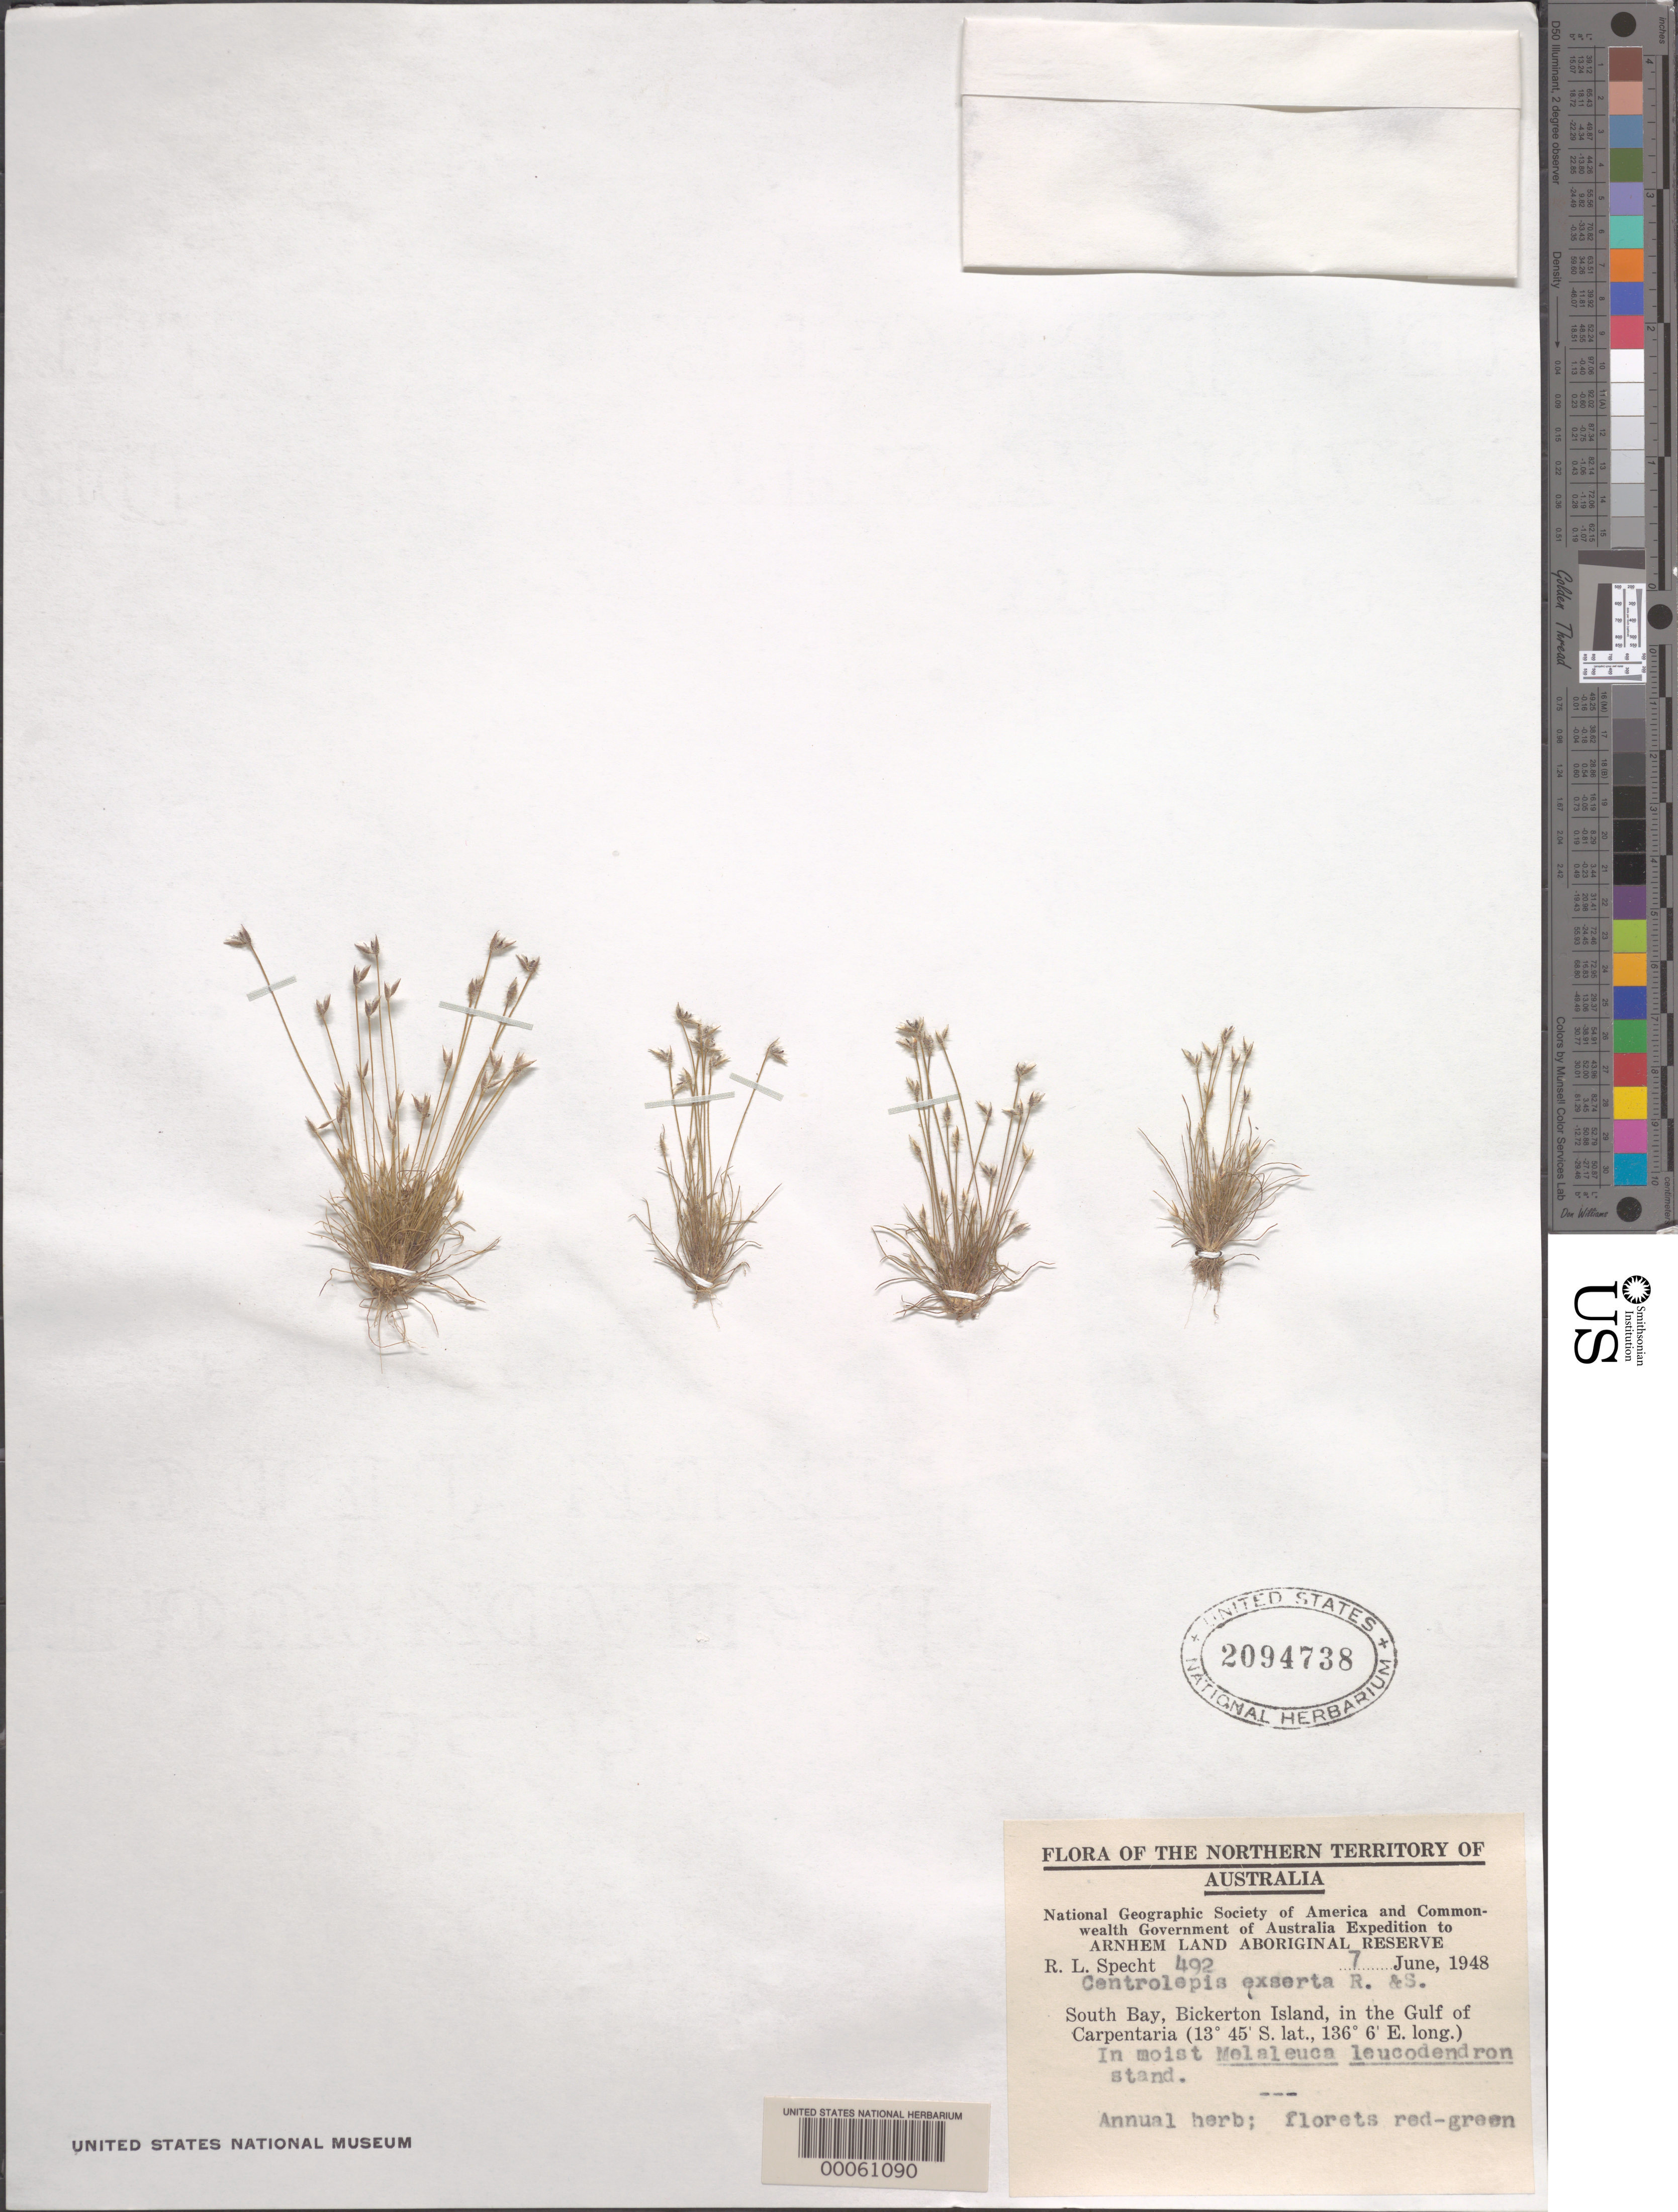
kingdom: Plantae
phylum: Tracheophyta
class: Liliopsida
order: Poales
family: Restionaceae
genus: Centrolepis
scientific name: Centrolepis exserta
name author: (R. Br.) Roem. & Schult.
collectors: R. L. Specht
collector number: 492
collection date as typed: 07 Jun 1948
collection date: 1948-06-07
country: Australia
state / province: Northern Territory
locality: Arnhem aboriginal reserve, south bay, bickerton island, in the gulf of carpenteria, in moist melaleuca leucodendron stand.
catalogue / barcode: US 2094738